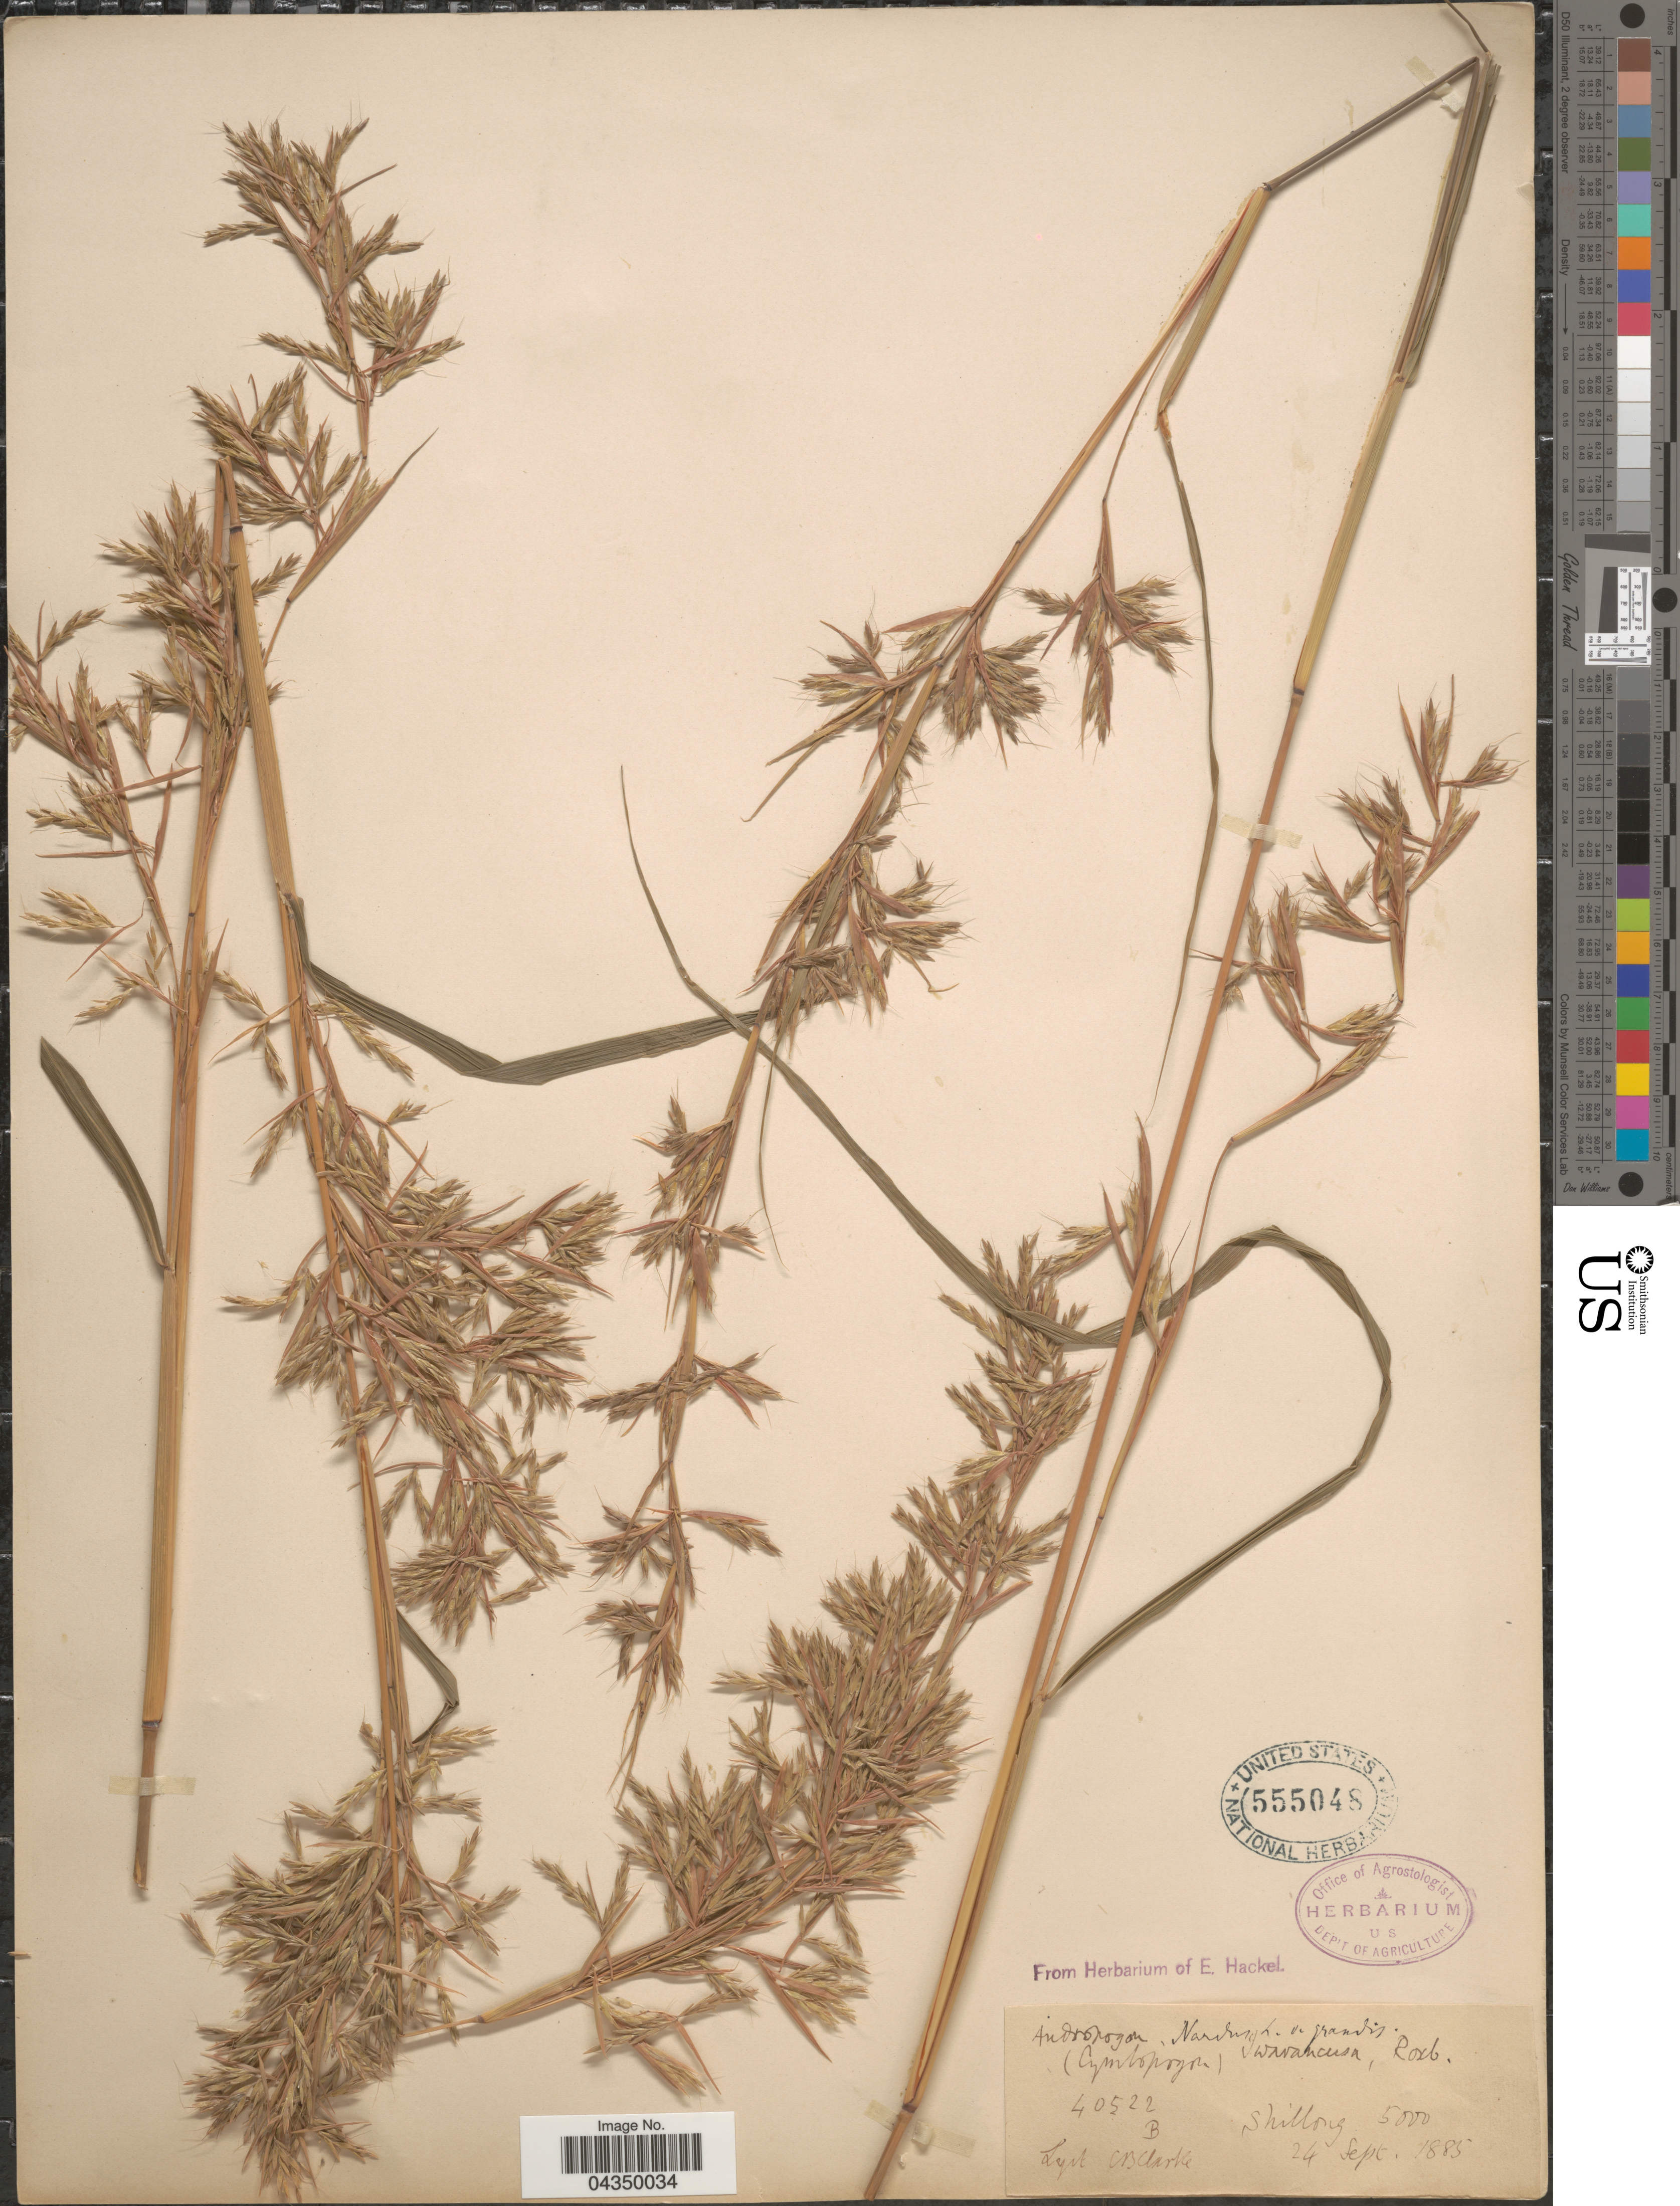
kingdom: Plantae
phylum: Tracheophyta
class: Liliopsida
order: Poales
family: Poaceae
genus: Cymbopogon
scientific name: Cymbopogon nardus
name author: (L.) Rendle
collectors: C. B. Clarke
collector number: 40522B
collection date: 1885-09-24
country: India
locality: Shillong.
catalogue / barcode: US 555048